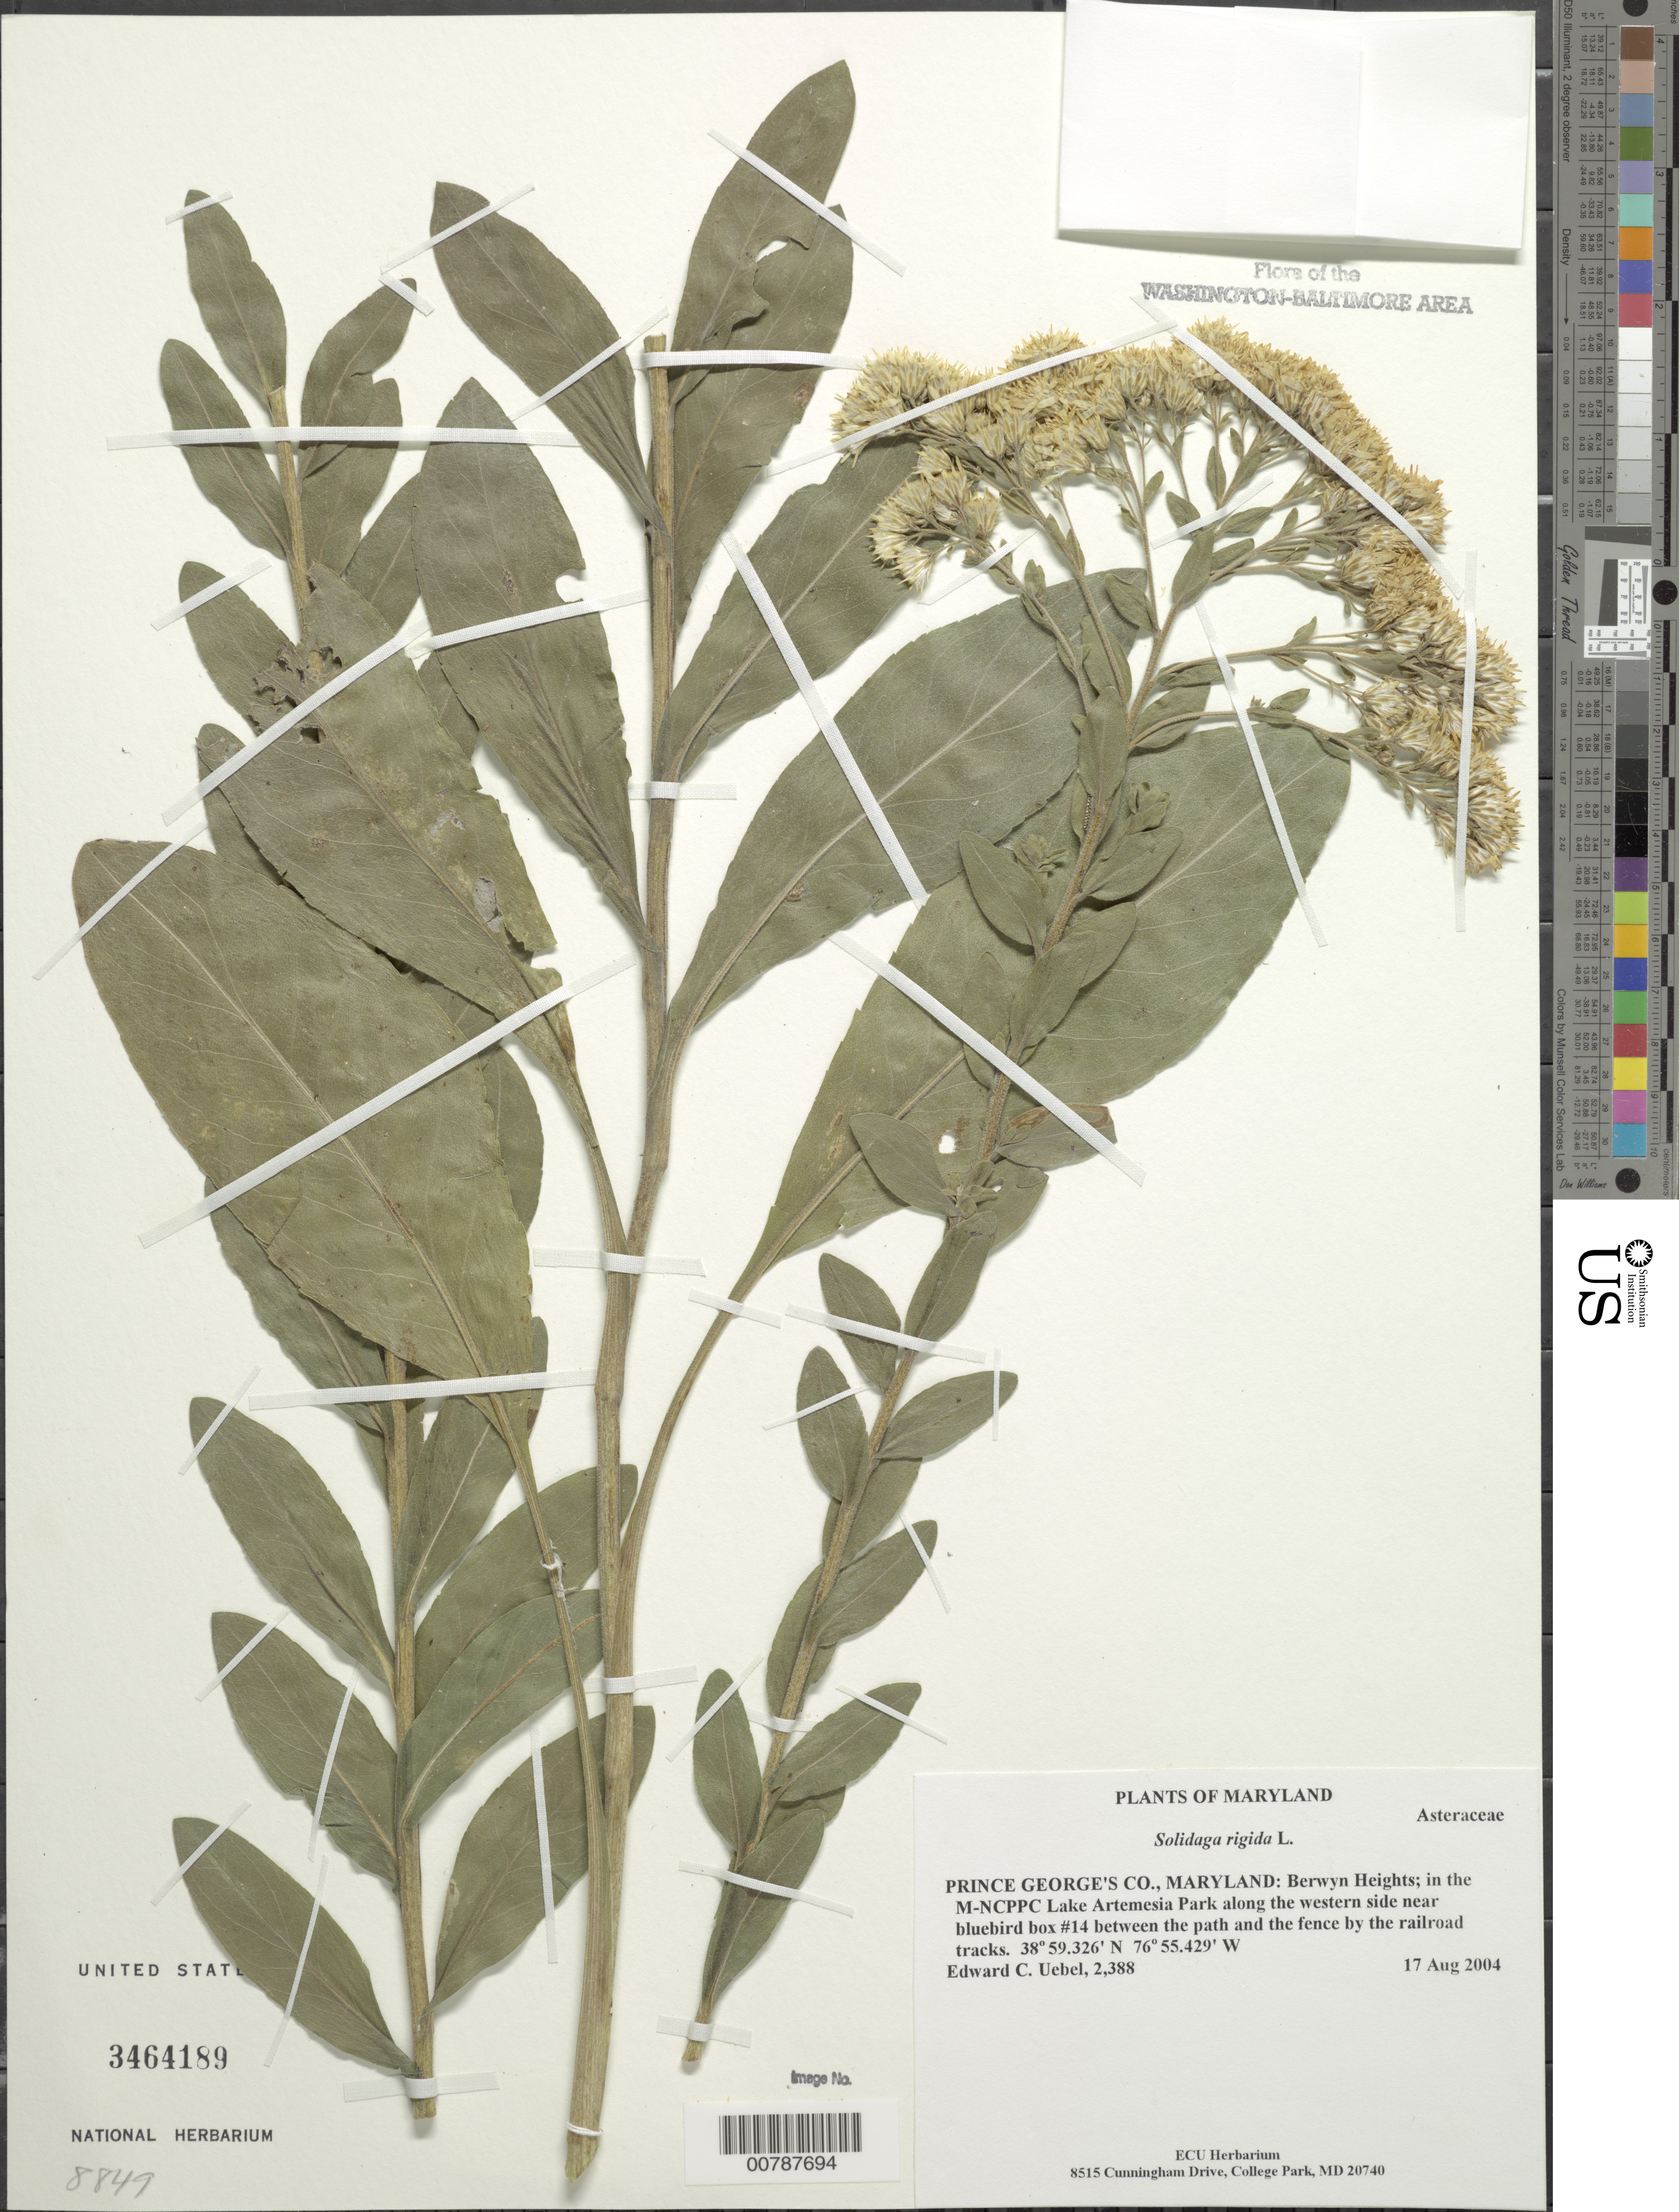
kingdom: Plantae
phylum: Tracheophyta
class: Magnoliopsida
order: Asterales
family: Asteraceae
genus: Solidago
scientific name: Solidago rigida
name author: L.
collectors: E. Uebel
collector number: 2388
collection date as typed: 17 Aug 2004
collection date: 2004-08-17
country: United States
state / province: Maryland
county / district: Prince George's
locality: Berwyn Heights, in the M-NCPPC Lake Artemesia Park along the western side near bluebird box #14.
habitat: Between the path and fence by the railroad tracks.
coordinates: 38º59.326', 76º55.429'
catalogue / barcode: US 3464189